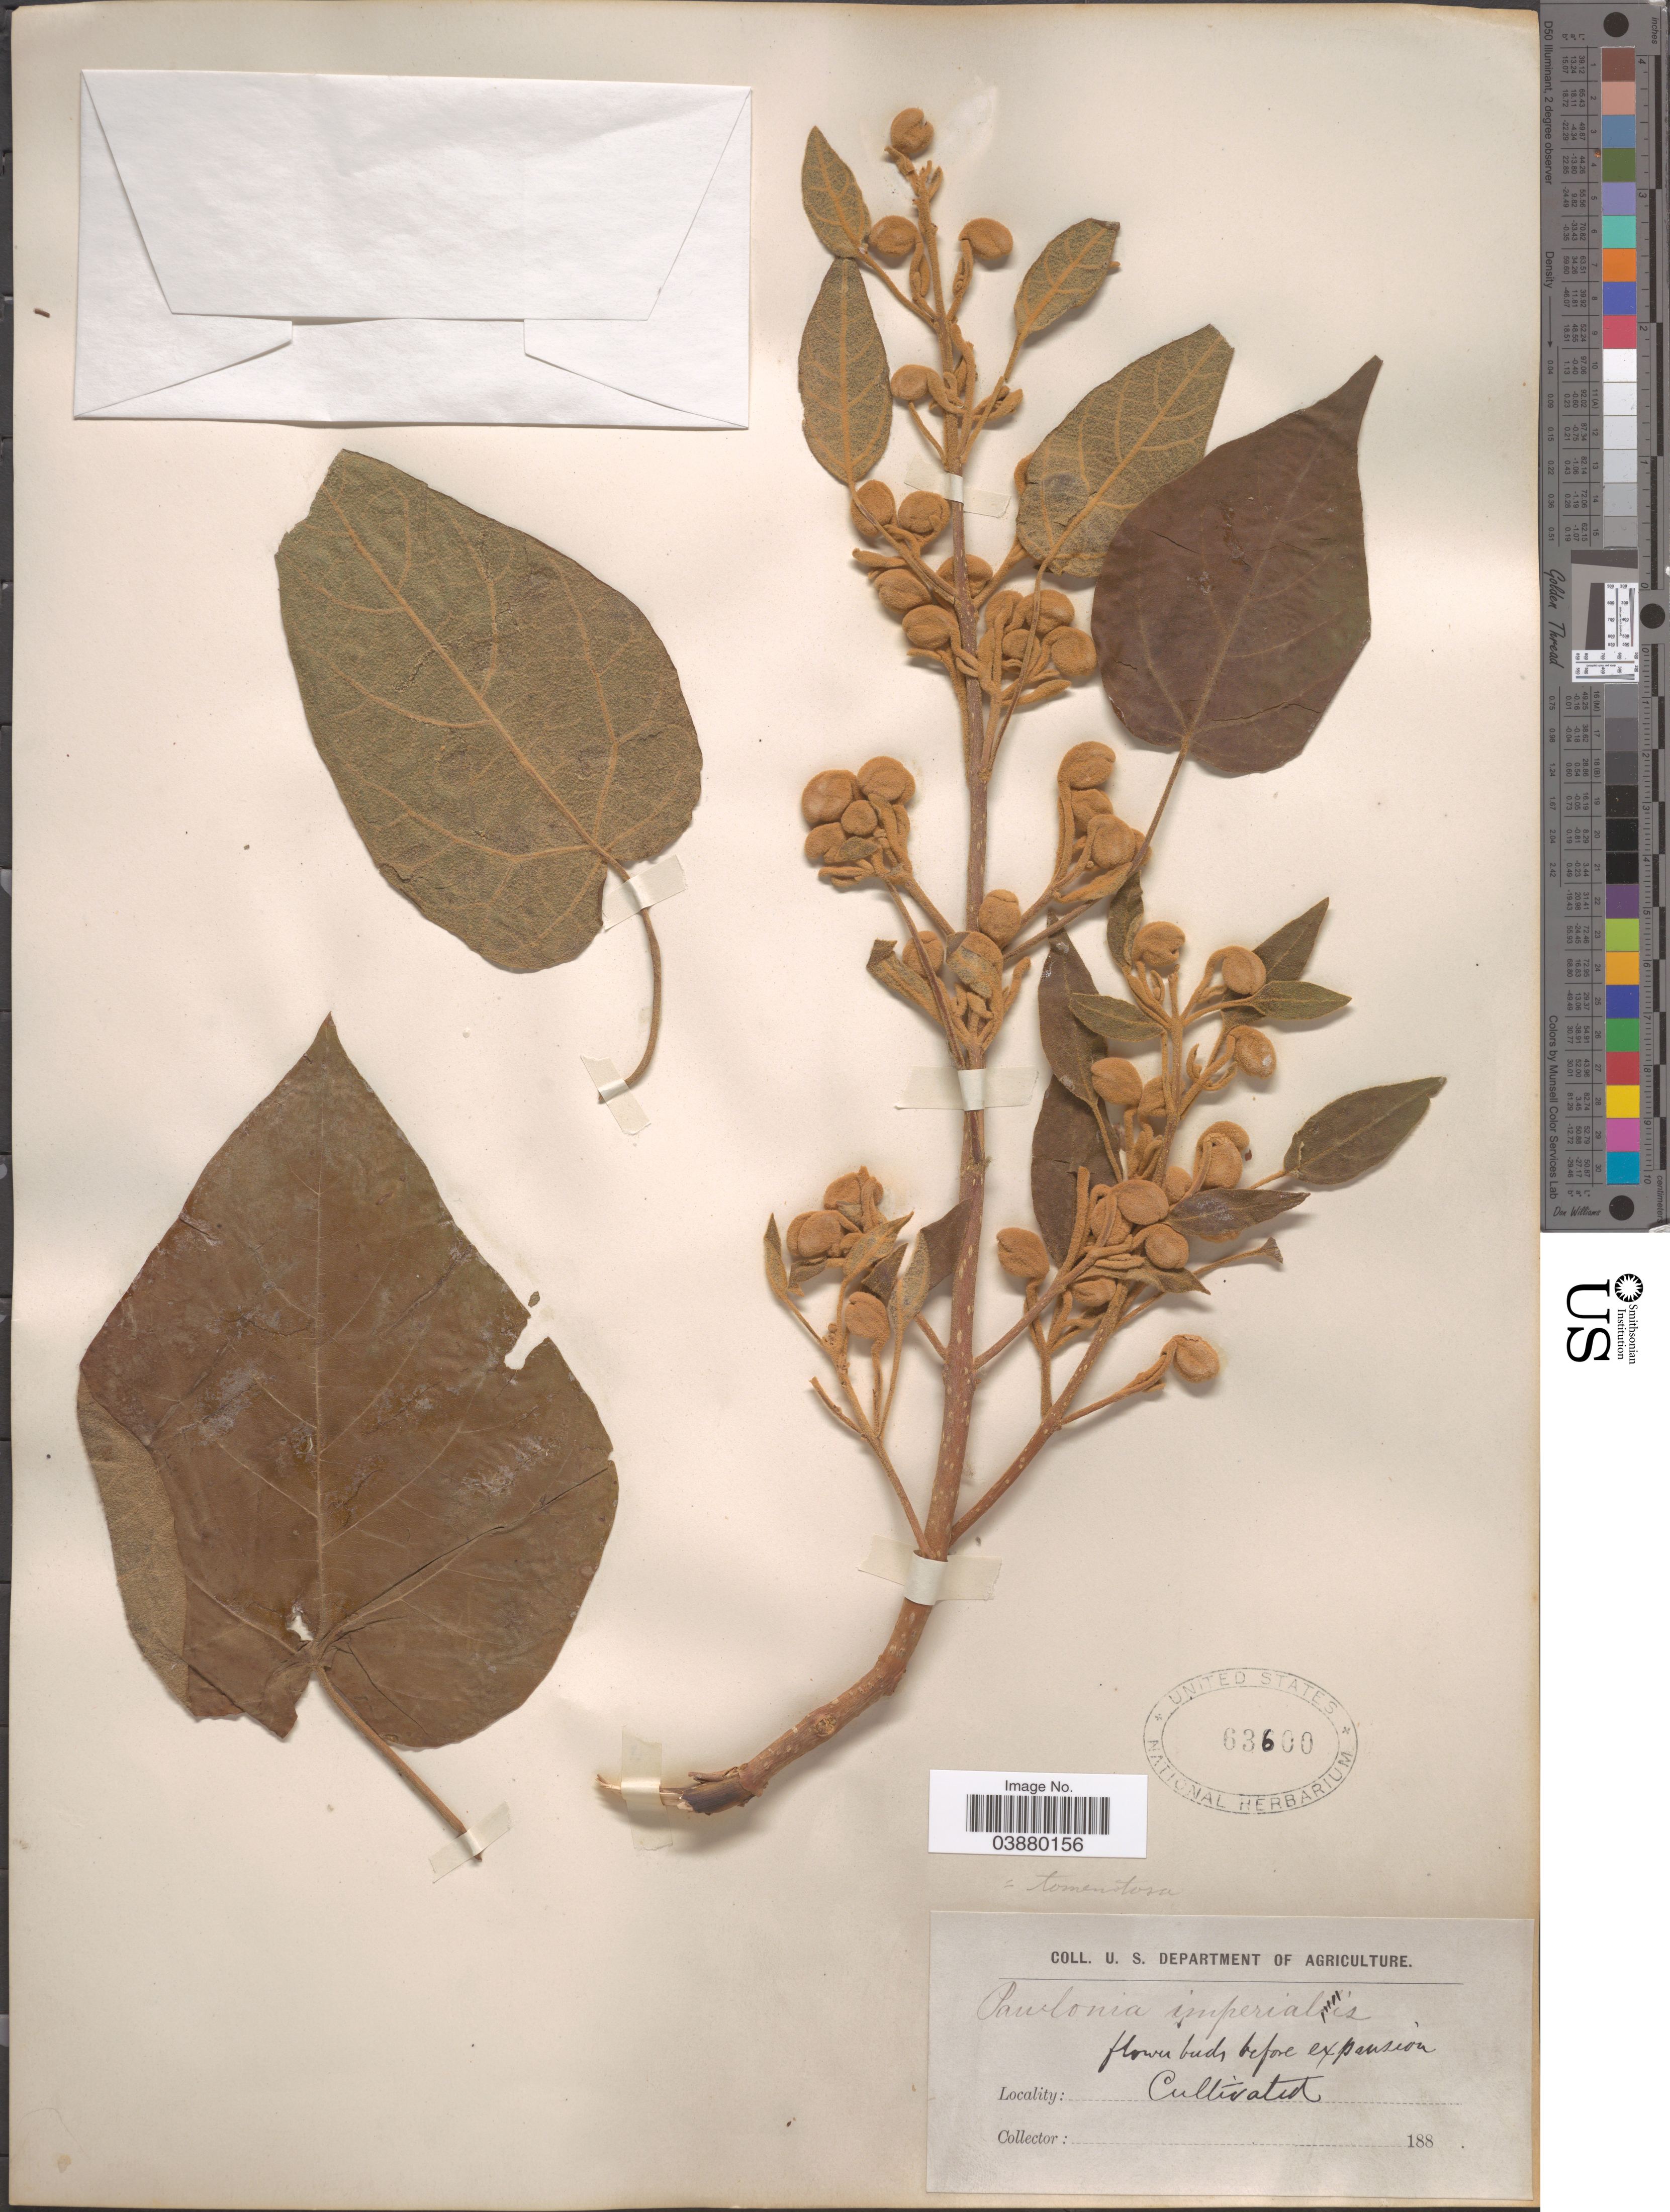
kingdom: Plantae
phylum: Tracheophyta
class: Magnoliopsida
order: Lamiales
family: Paulowniaceae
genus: Paulownia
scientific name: Paulownia tomentosa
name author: (Thunb.) Siebold & Zucc. ex Steud.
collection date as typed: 188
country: United States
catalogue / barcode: US 63600